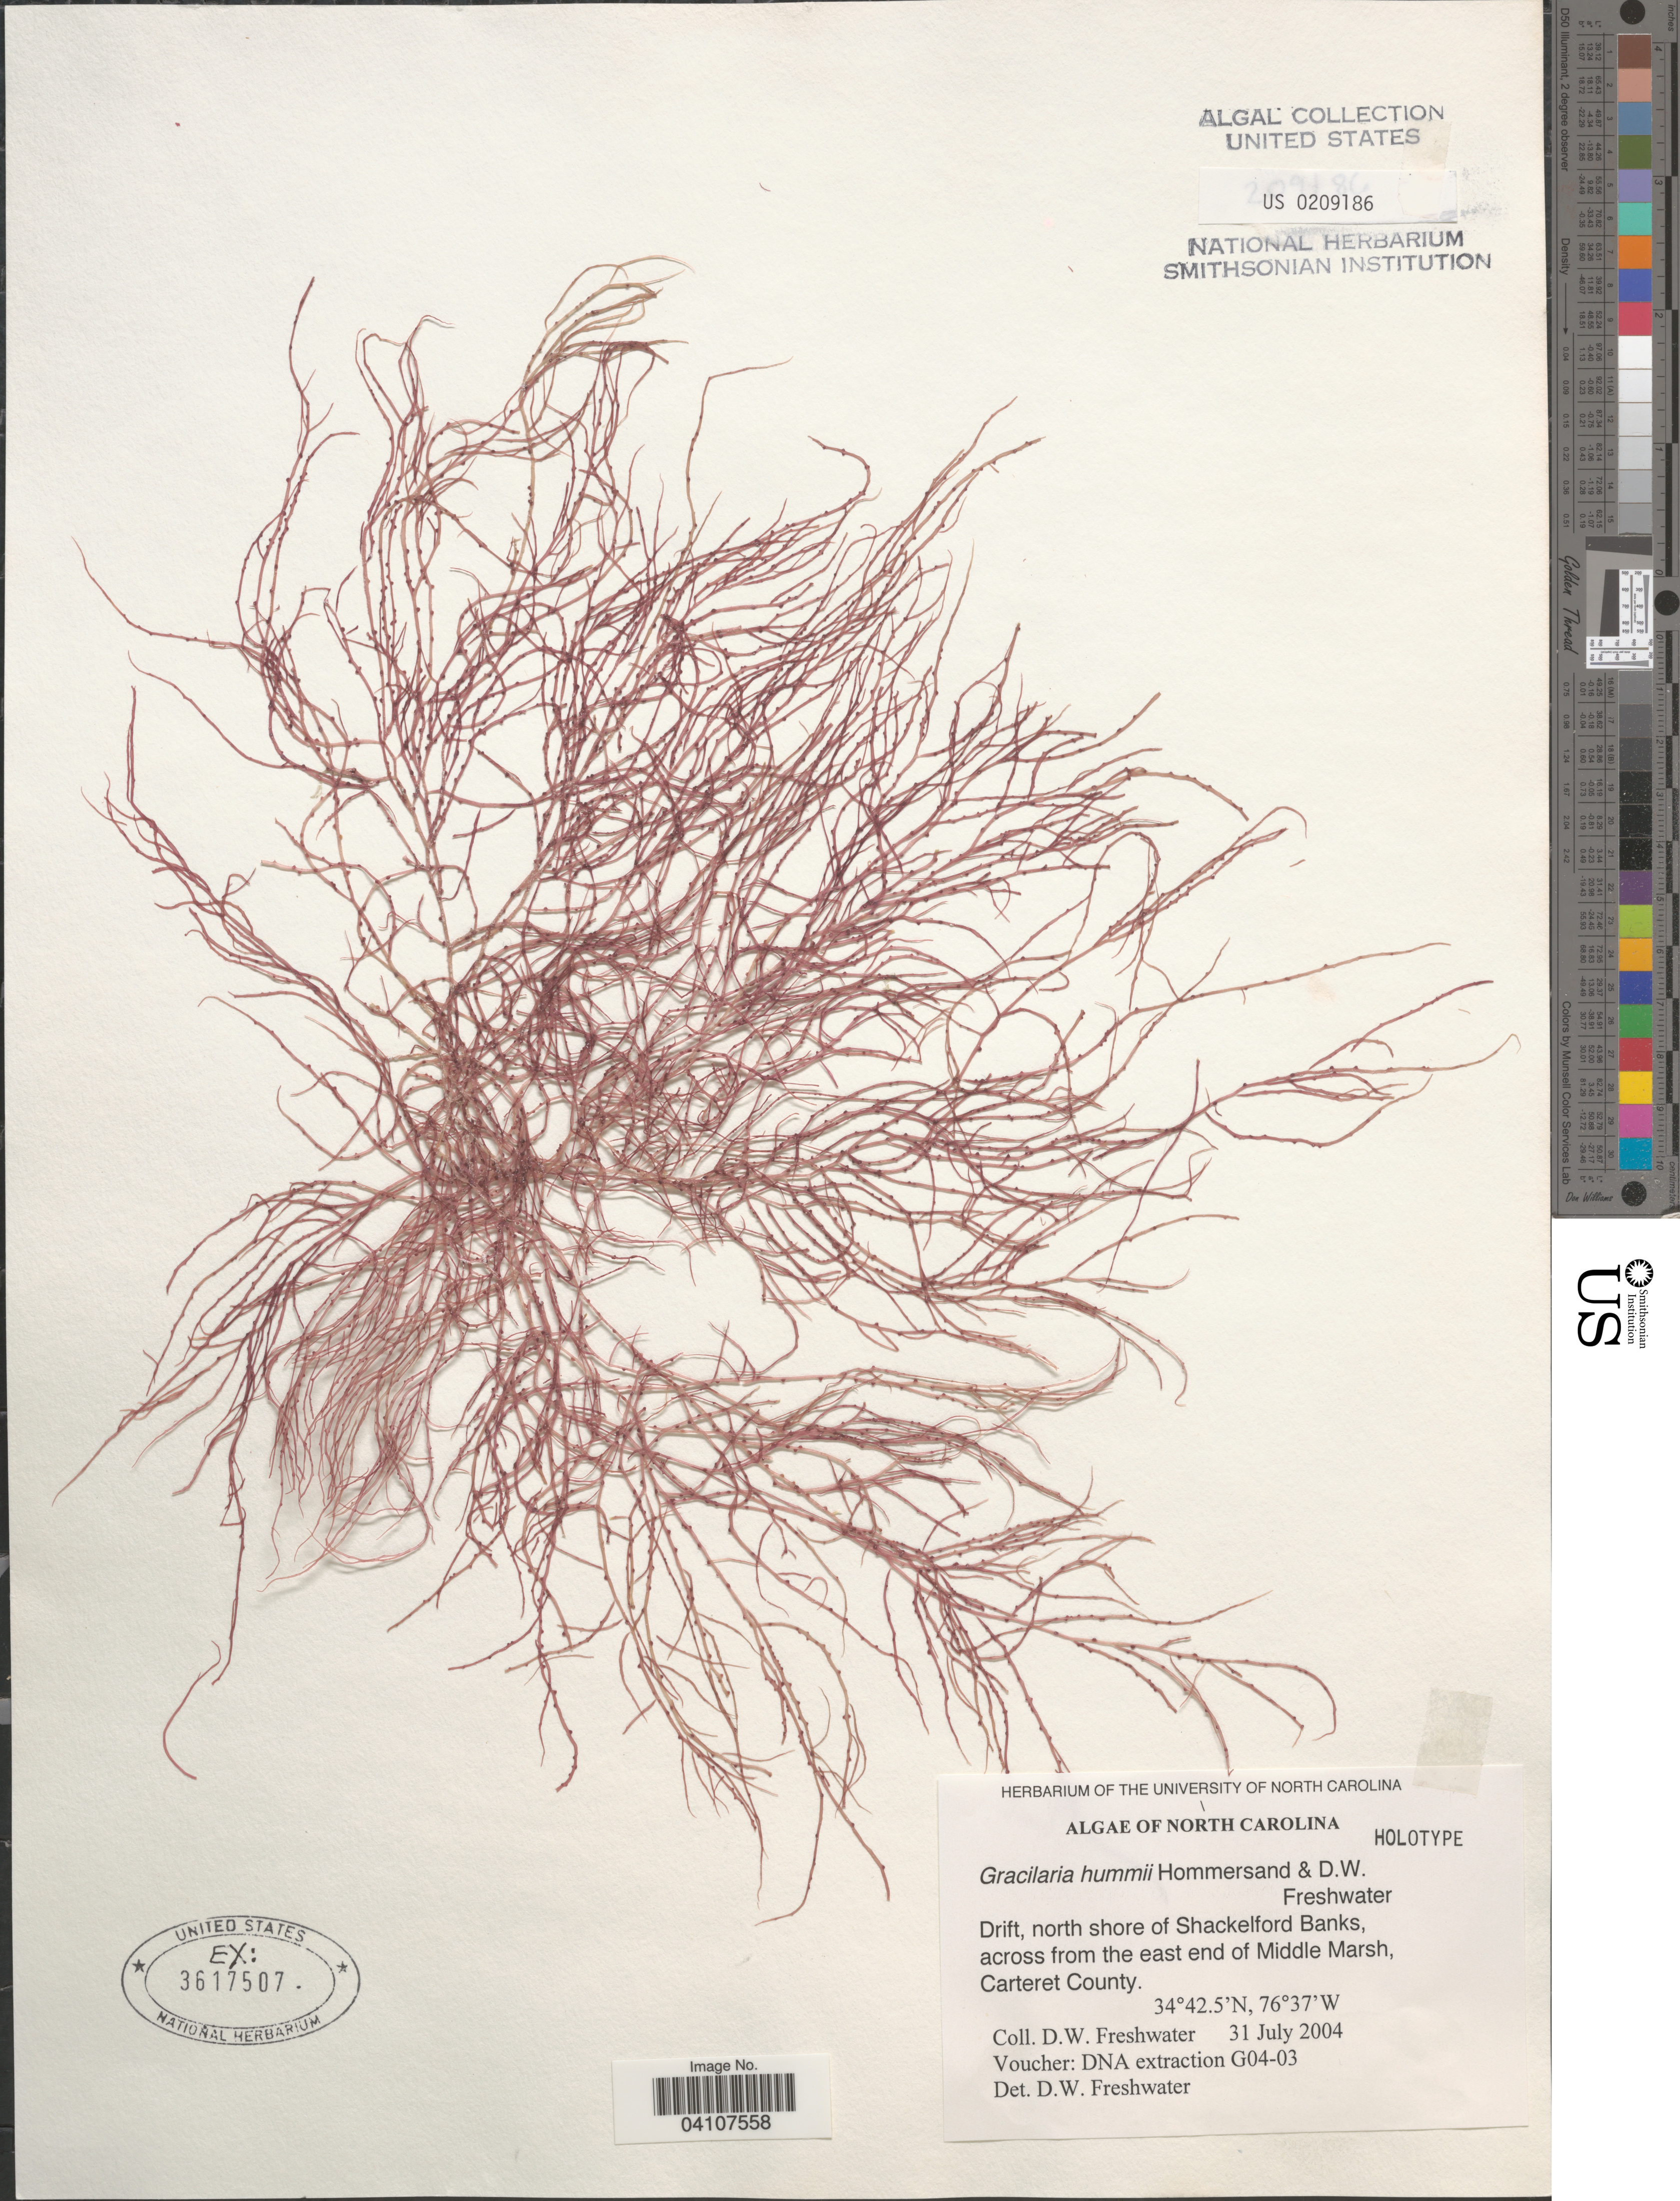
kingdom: Plantae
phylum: Rhodophyta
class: Florideophyceae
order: Gracilariales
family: Gracilariaceae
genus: Gracilaria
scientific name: Gracilaria hummii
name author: Hommers. & Freshwater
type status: Holotype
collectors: D. Freshwater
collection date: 2004-07-31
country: United States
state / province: North Carolina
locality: Drift, north shore of Shackelford Banks, across from the east end of Middle Marsh, Carteret County.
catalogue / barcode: US 209186